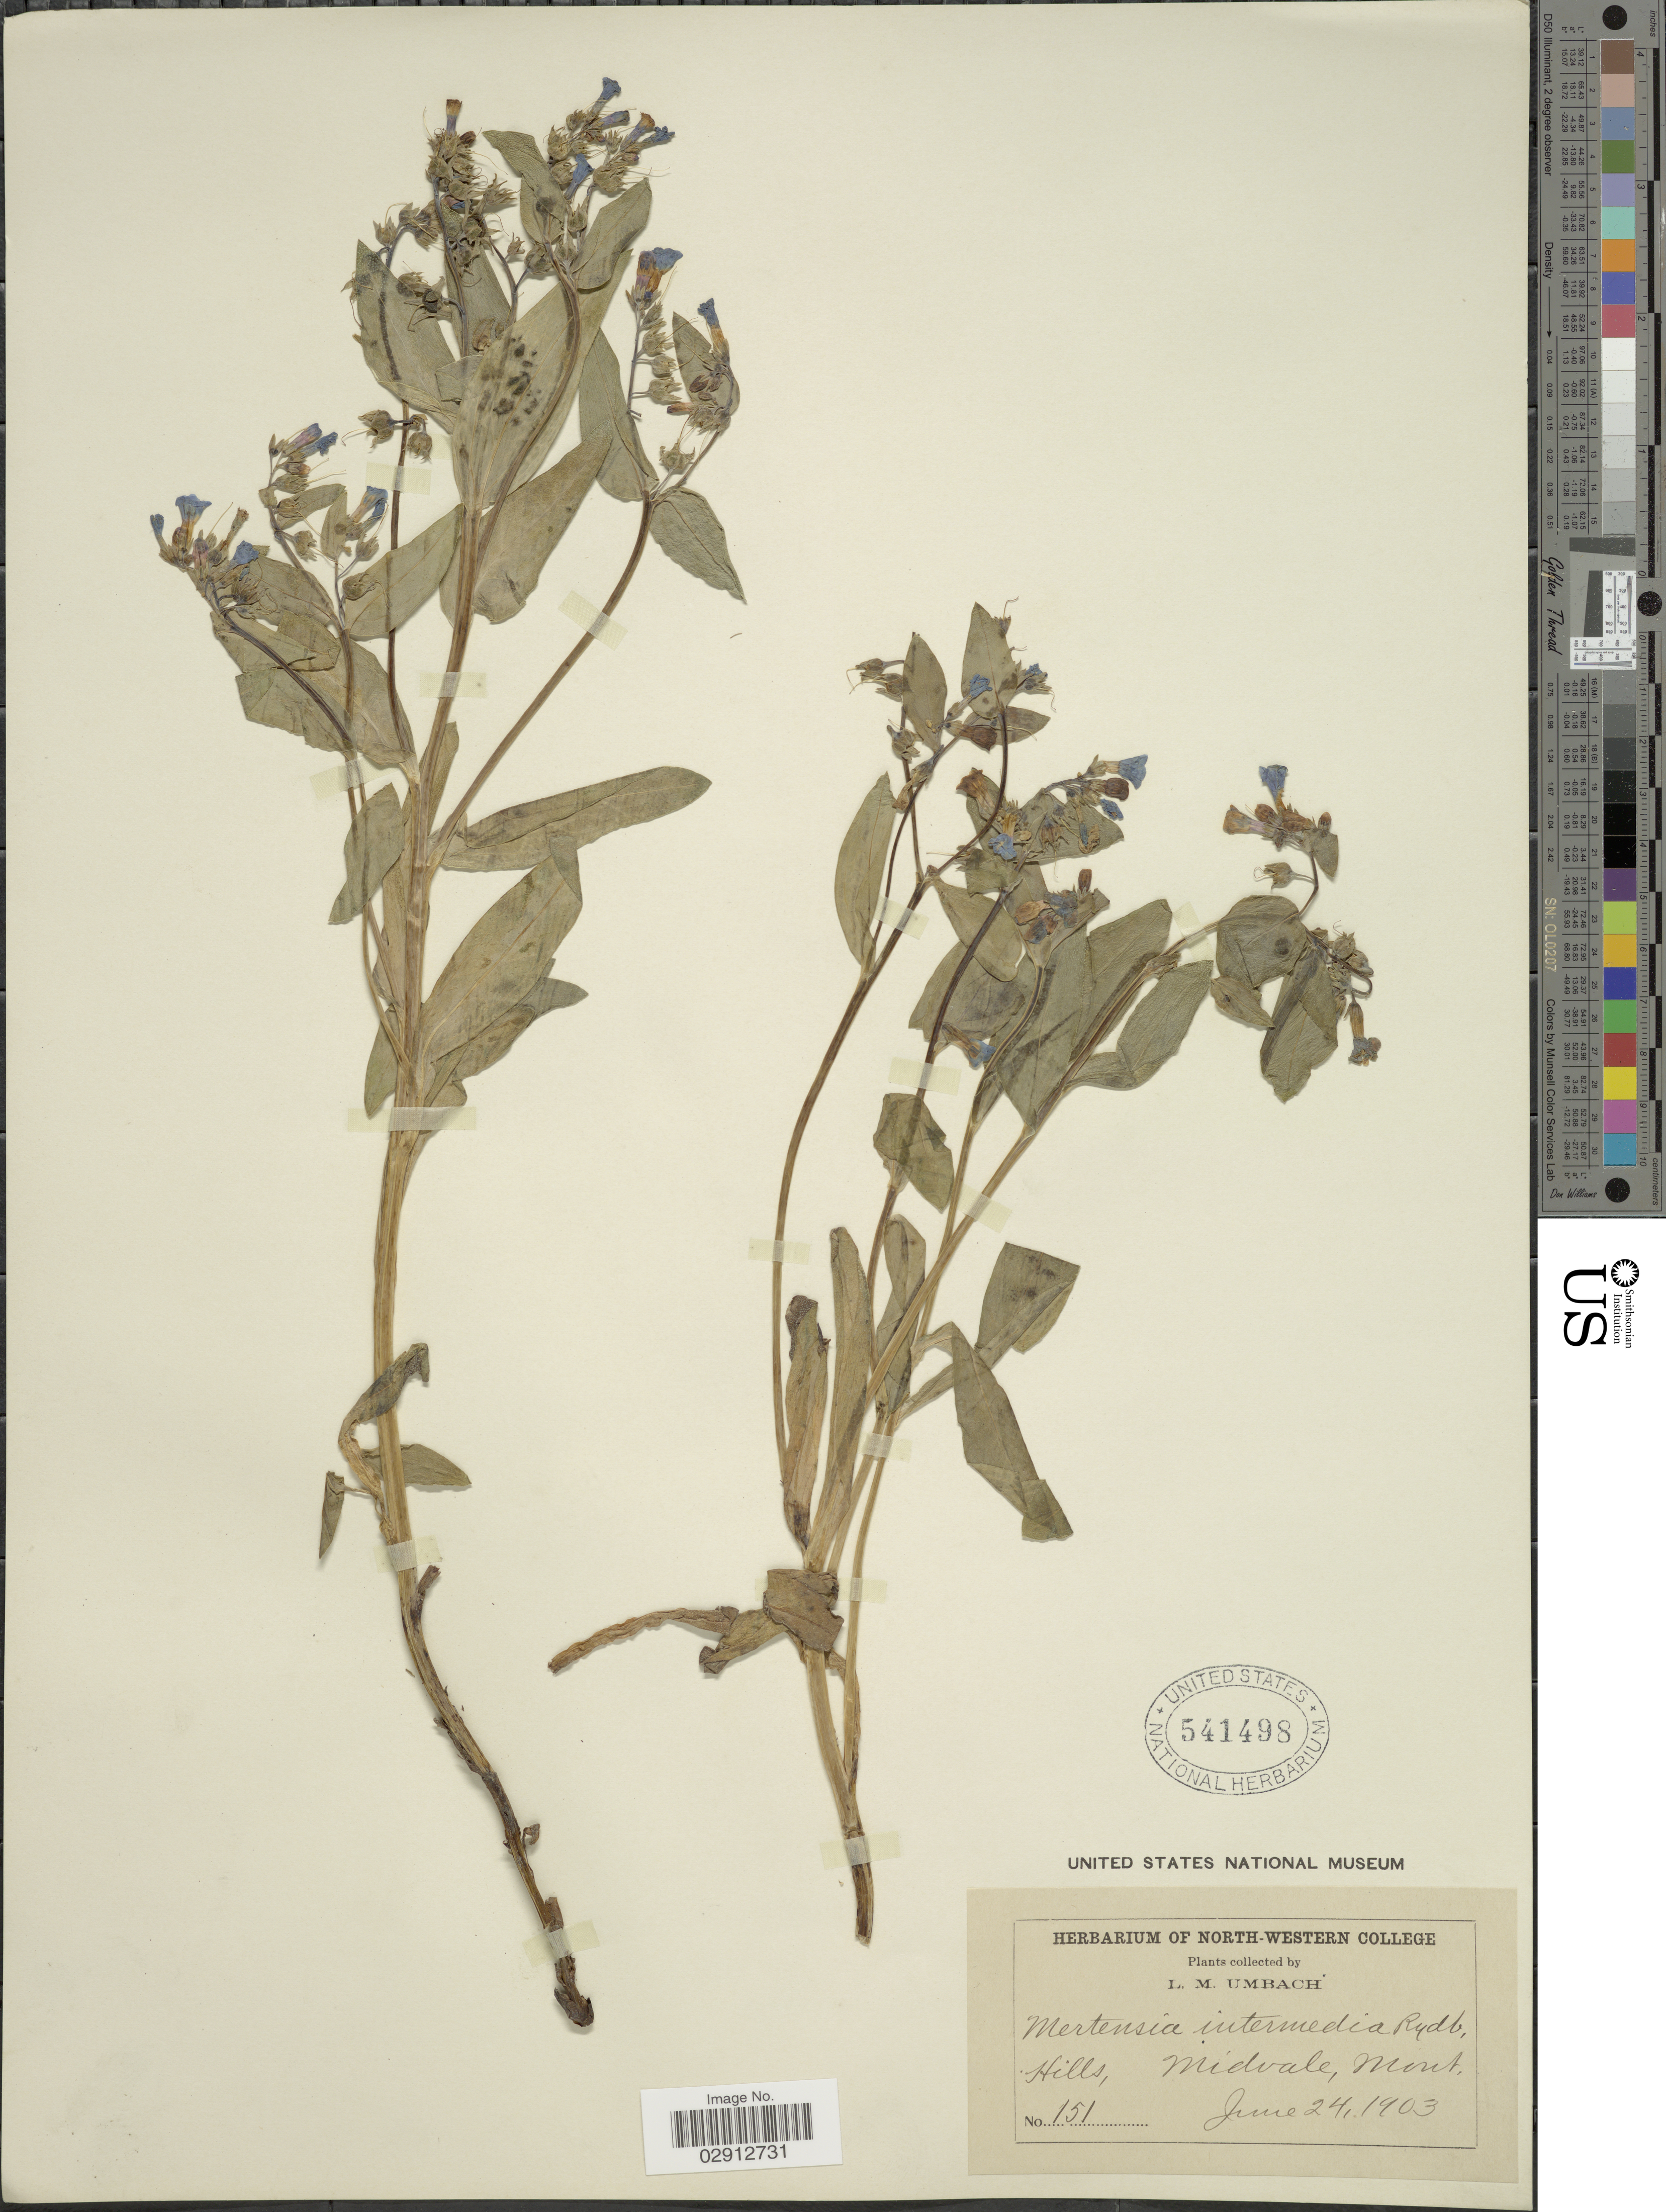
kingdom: Plantae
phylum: Tracheophyta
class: Magnoliopsida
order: Boraginales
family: Boraginaceae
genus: Mertensia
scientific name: Mertensia oblongifolia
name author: (Nutt.) G. Don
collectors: L. M. Umbach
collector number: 151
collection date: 1903-06-24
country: United States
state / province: Montana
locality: Midvale, Mont.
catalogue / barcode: US 541498